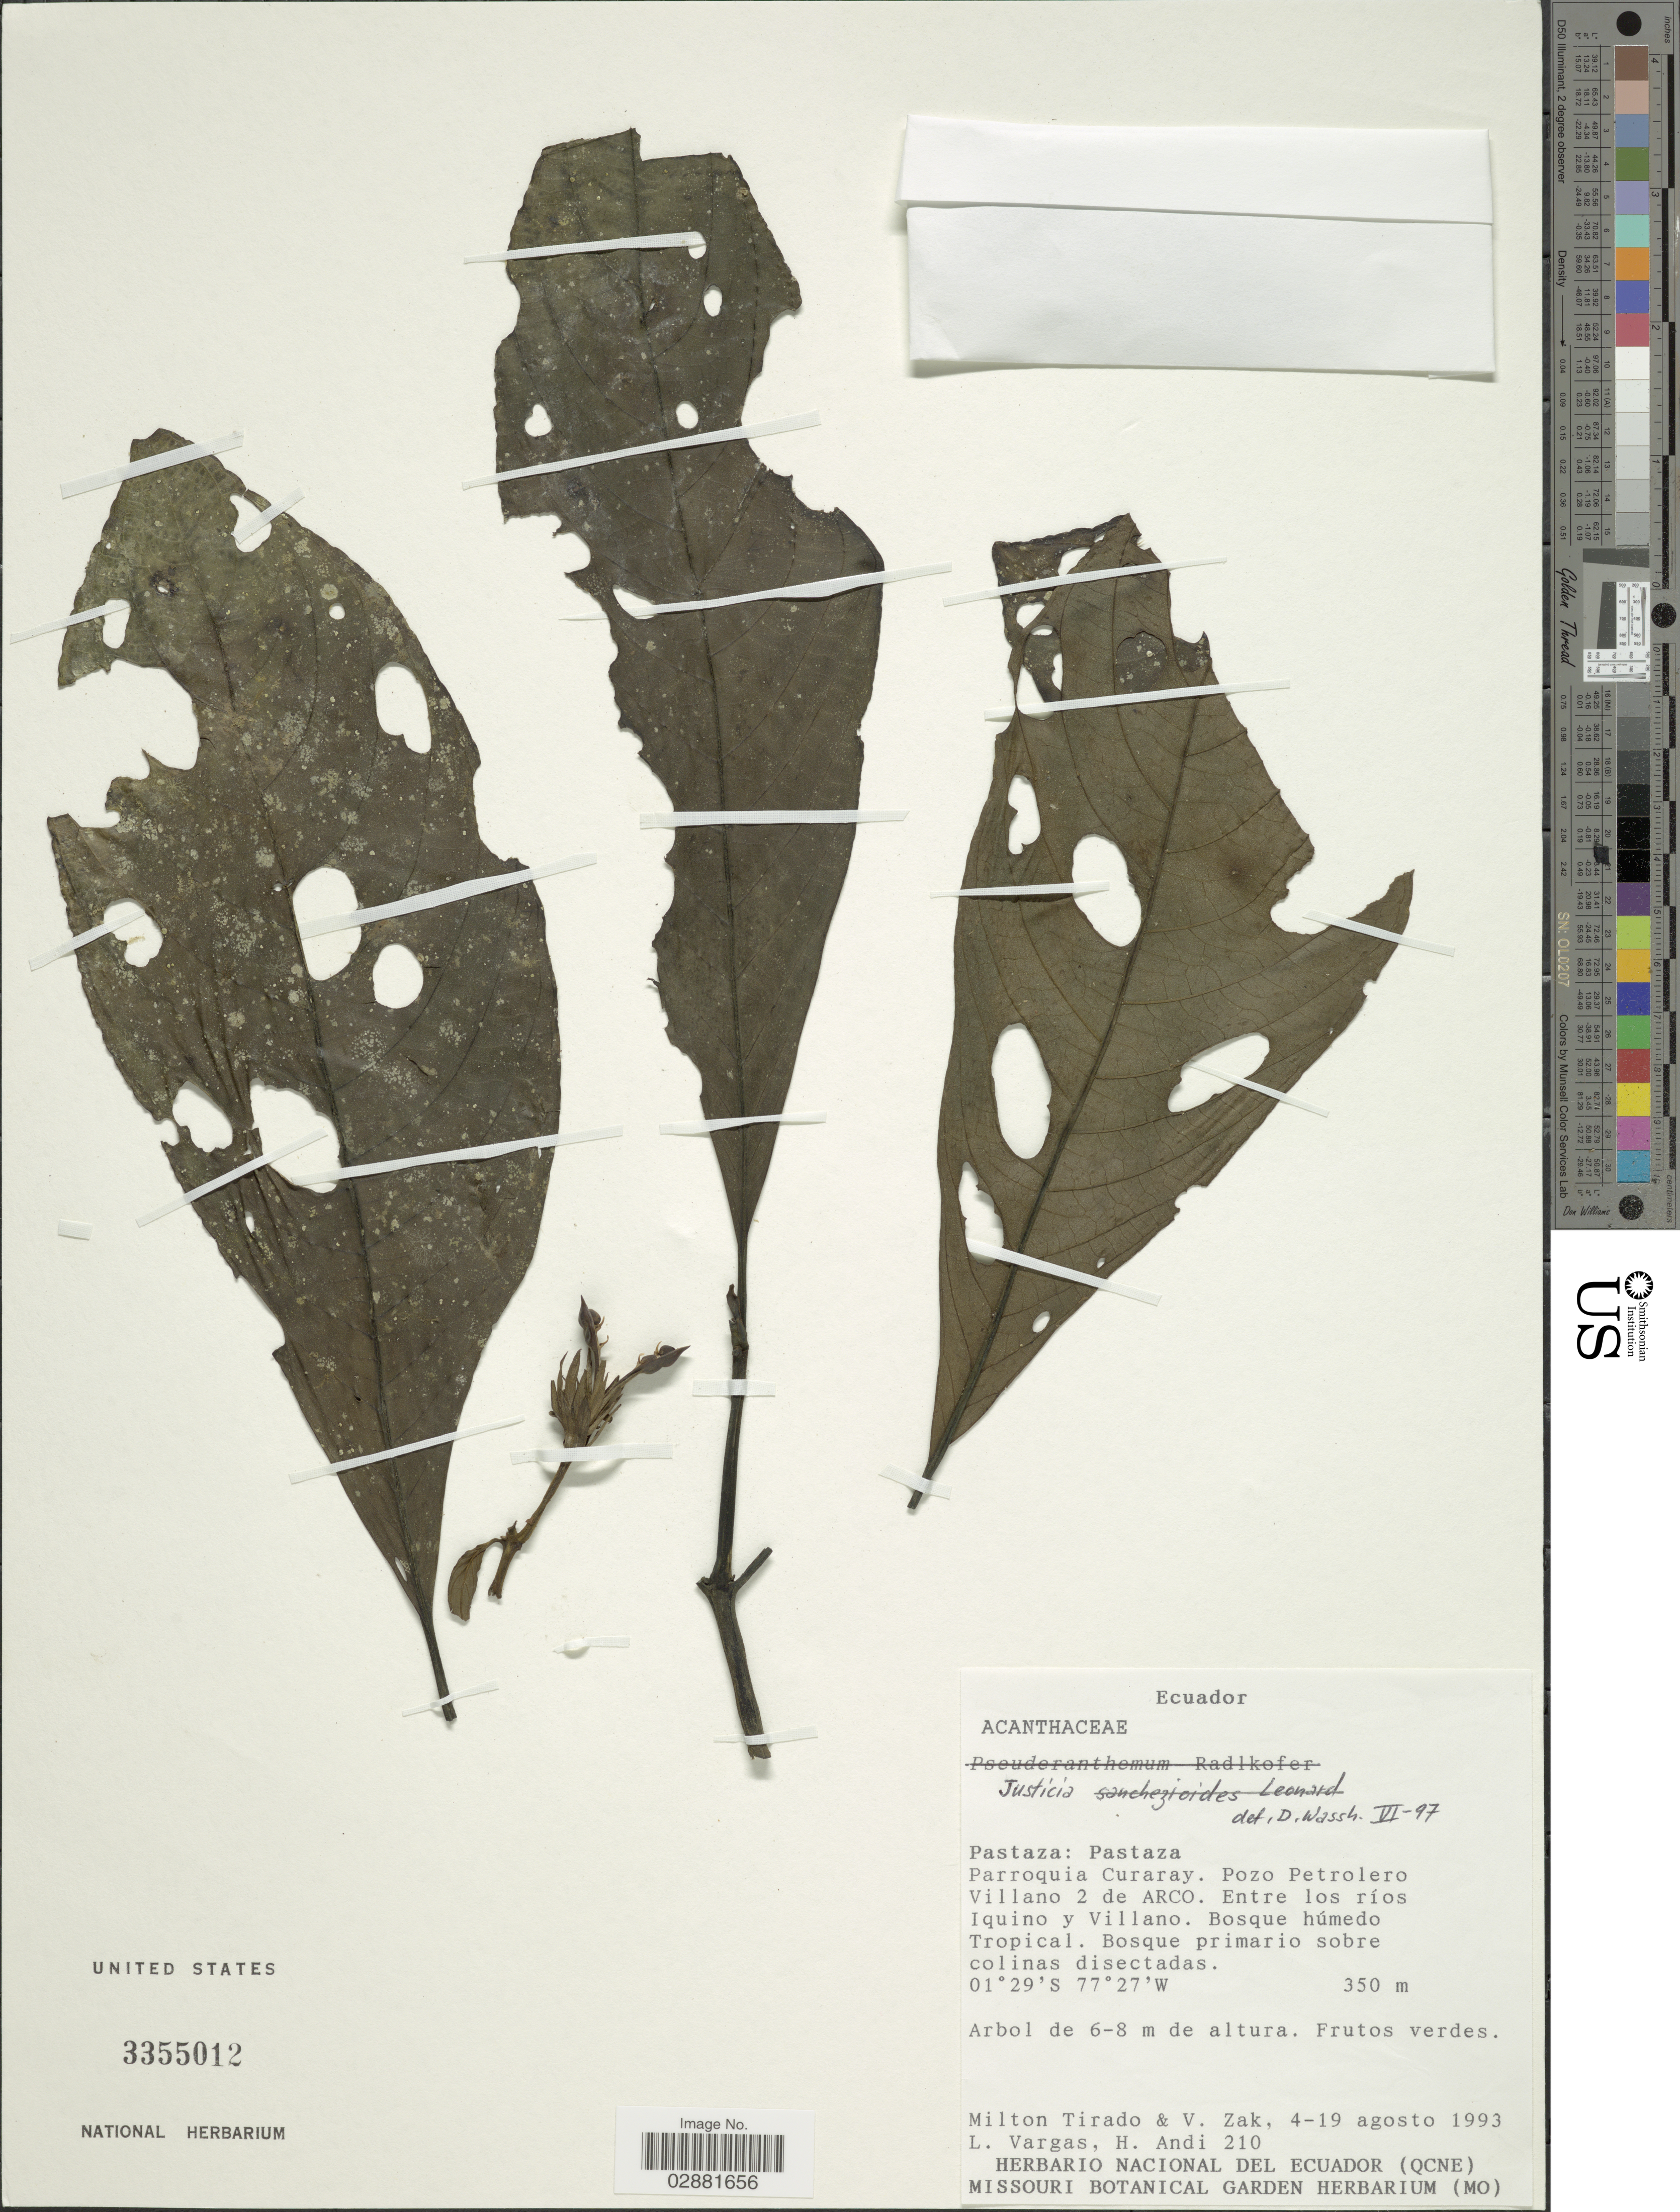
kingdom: Plantae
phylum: Tracheophyta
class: Magnoliopsida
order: Lamiales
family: Acanthaceae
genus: Justicia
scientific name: Justicia sp.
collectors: M. Tirado, V. Zak, L. Vargas & H. Andi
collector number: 210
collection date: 1993-08-04/1993-08-19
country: Ecuador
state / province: Pastaza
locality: Parroquia Curaray, Pozo Petrolero Villano 2 de ARCO, Entre los ríos Iquino y Villano.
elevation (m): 350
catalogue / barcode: US 3355012